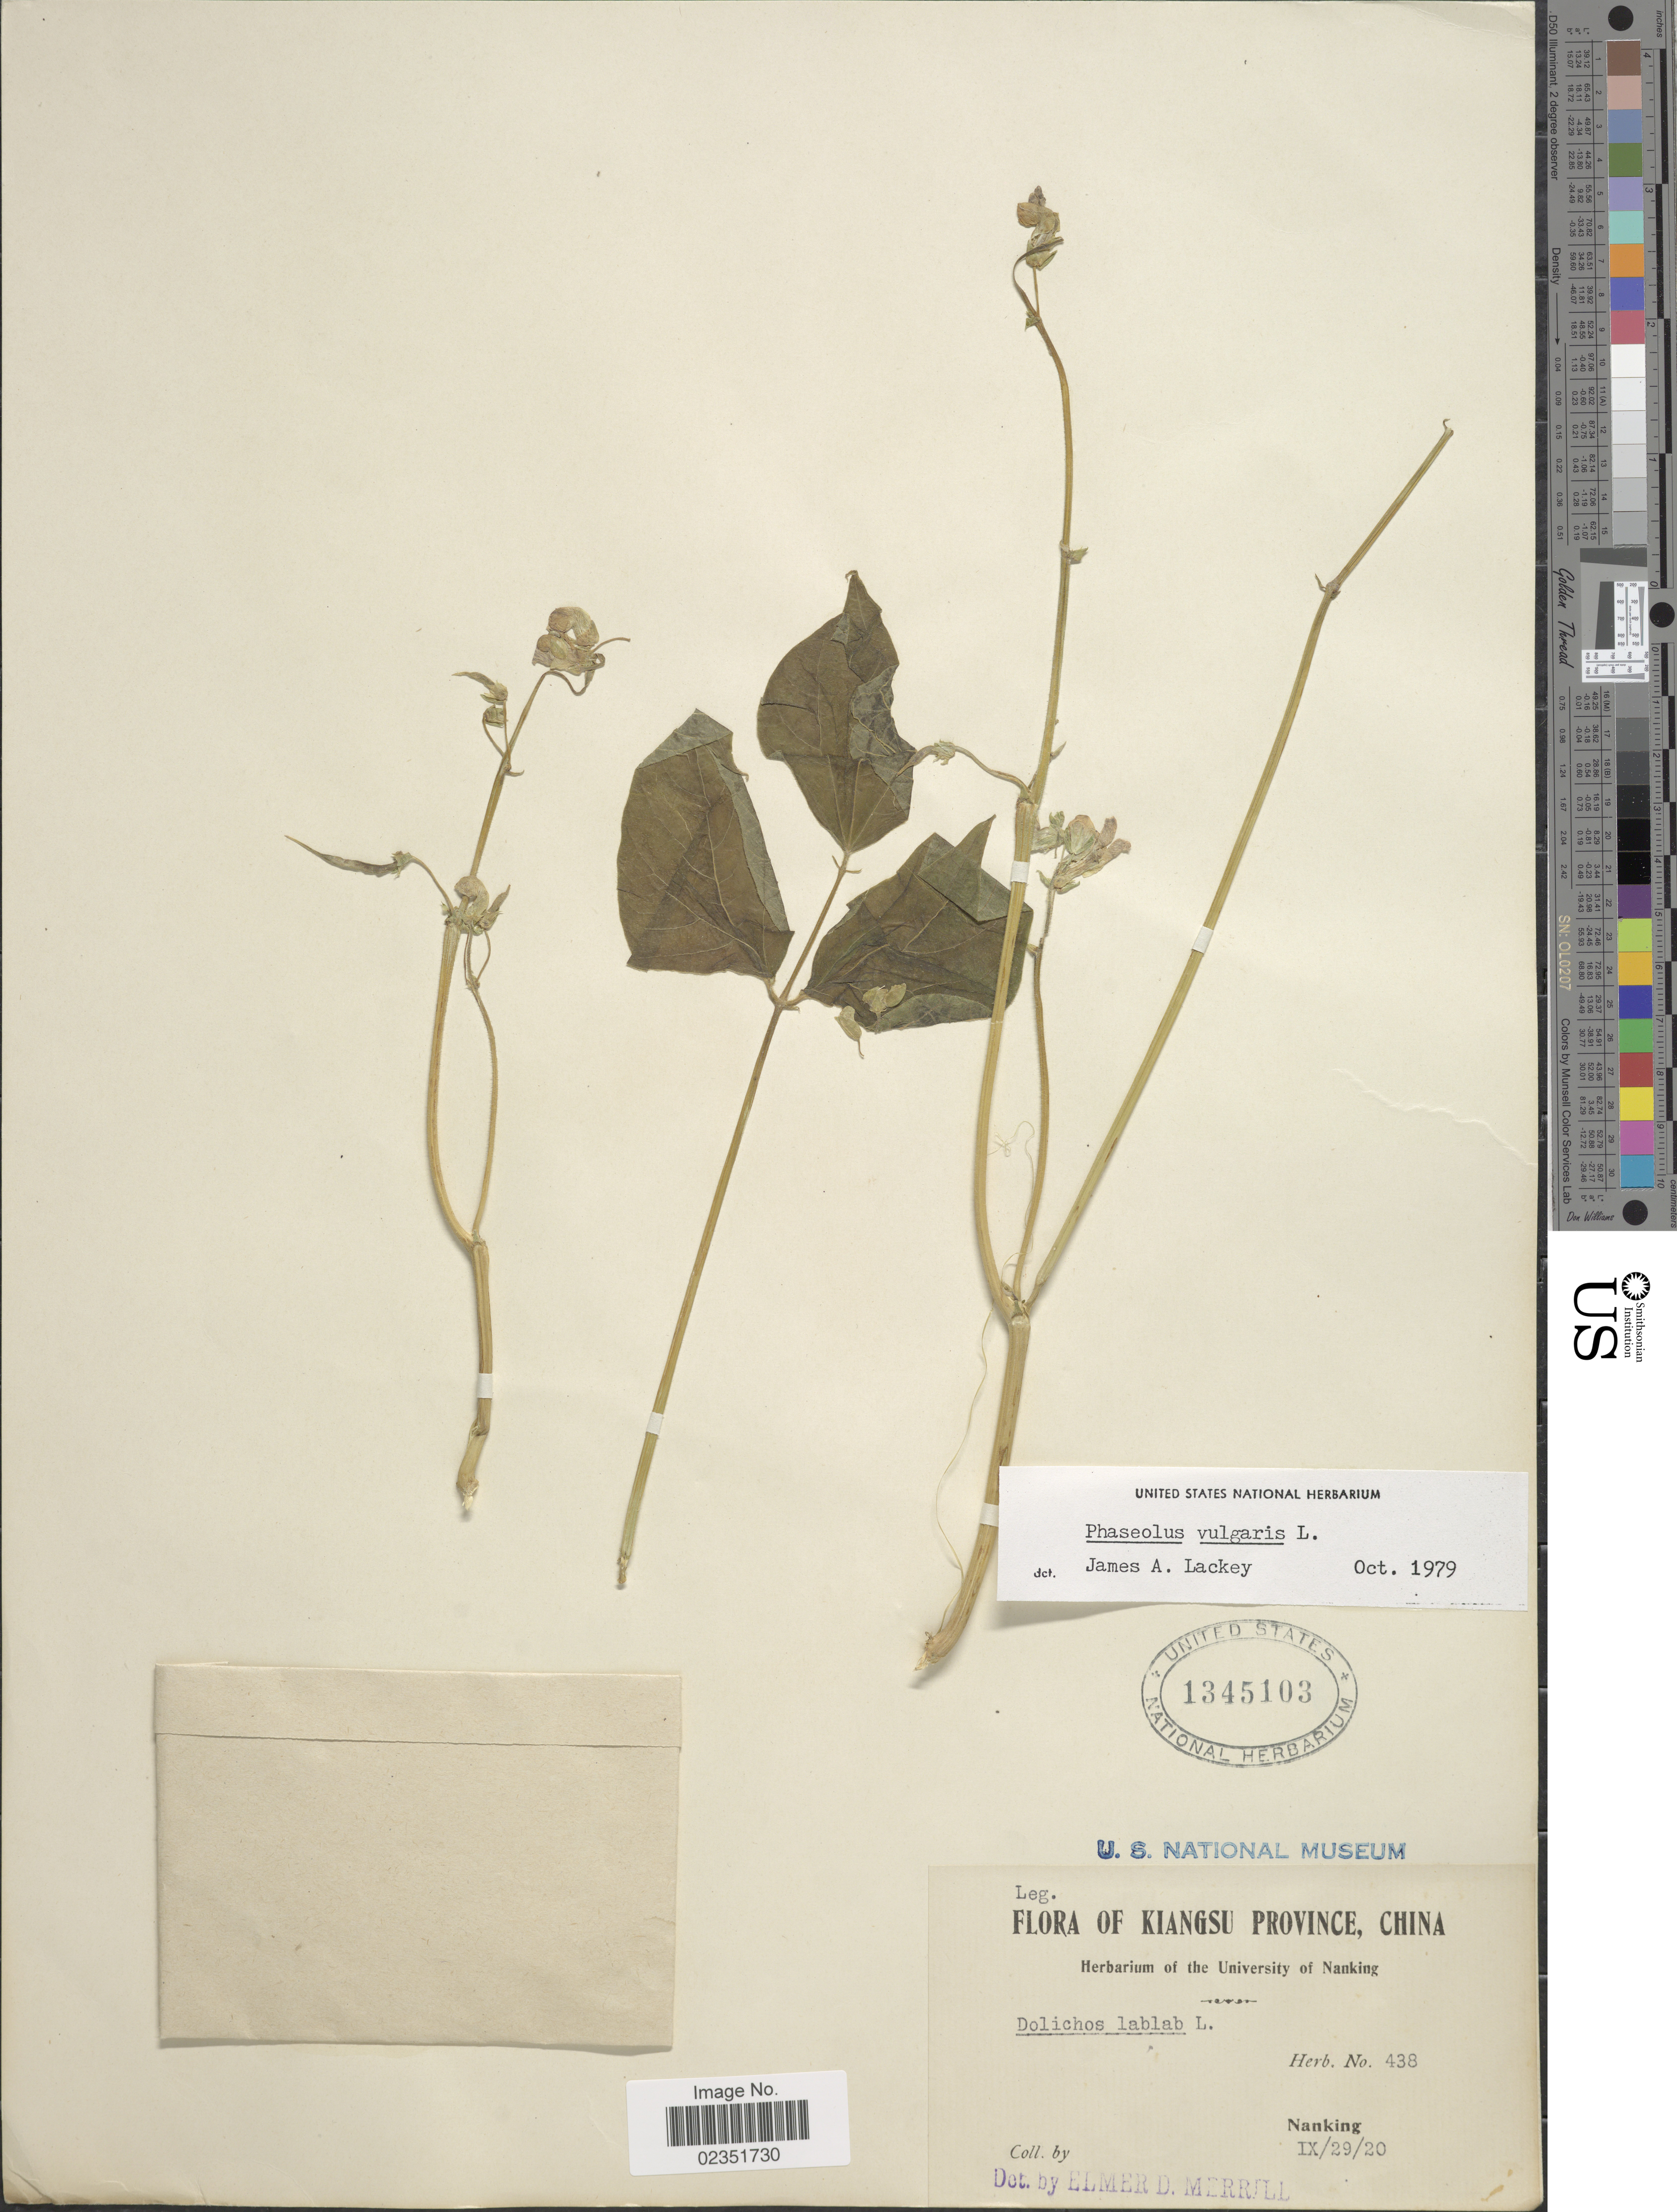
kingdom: Plantae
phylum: Tracheophyta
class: Magnoliopsida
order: Fabales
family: Fabaceae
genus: Phaseolus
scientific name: Phaseolus vulgaris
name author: L.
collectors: ex herb. University of Nanking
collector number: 438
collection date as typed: Transcribed d/m/y: 29/9/20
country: China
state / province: Jiangsu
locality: Kiangsu Province, Nanking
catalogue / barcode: US 1345103